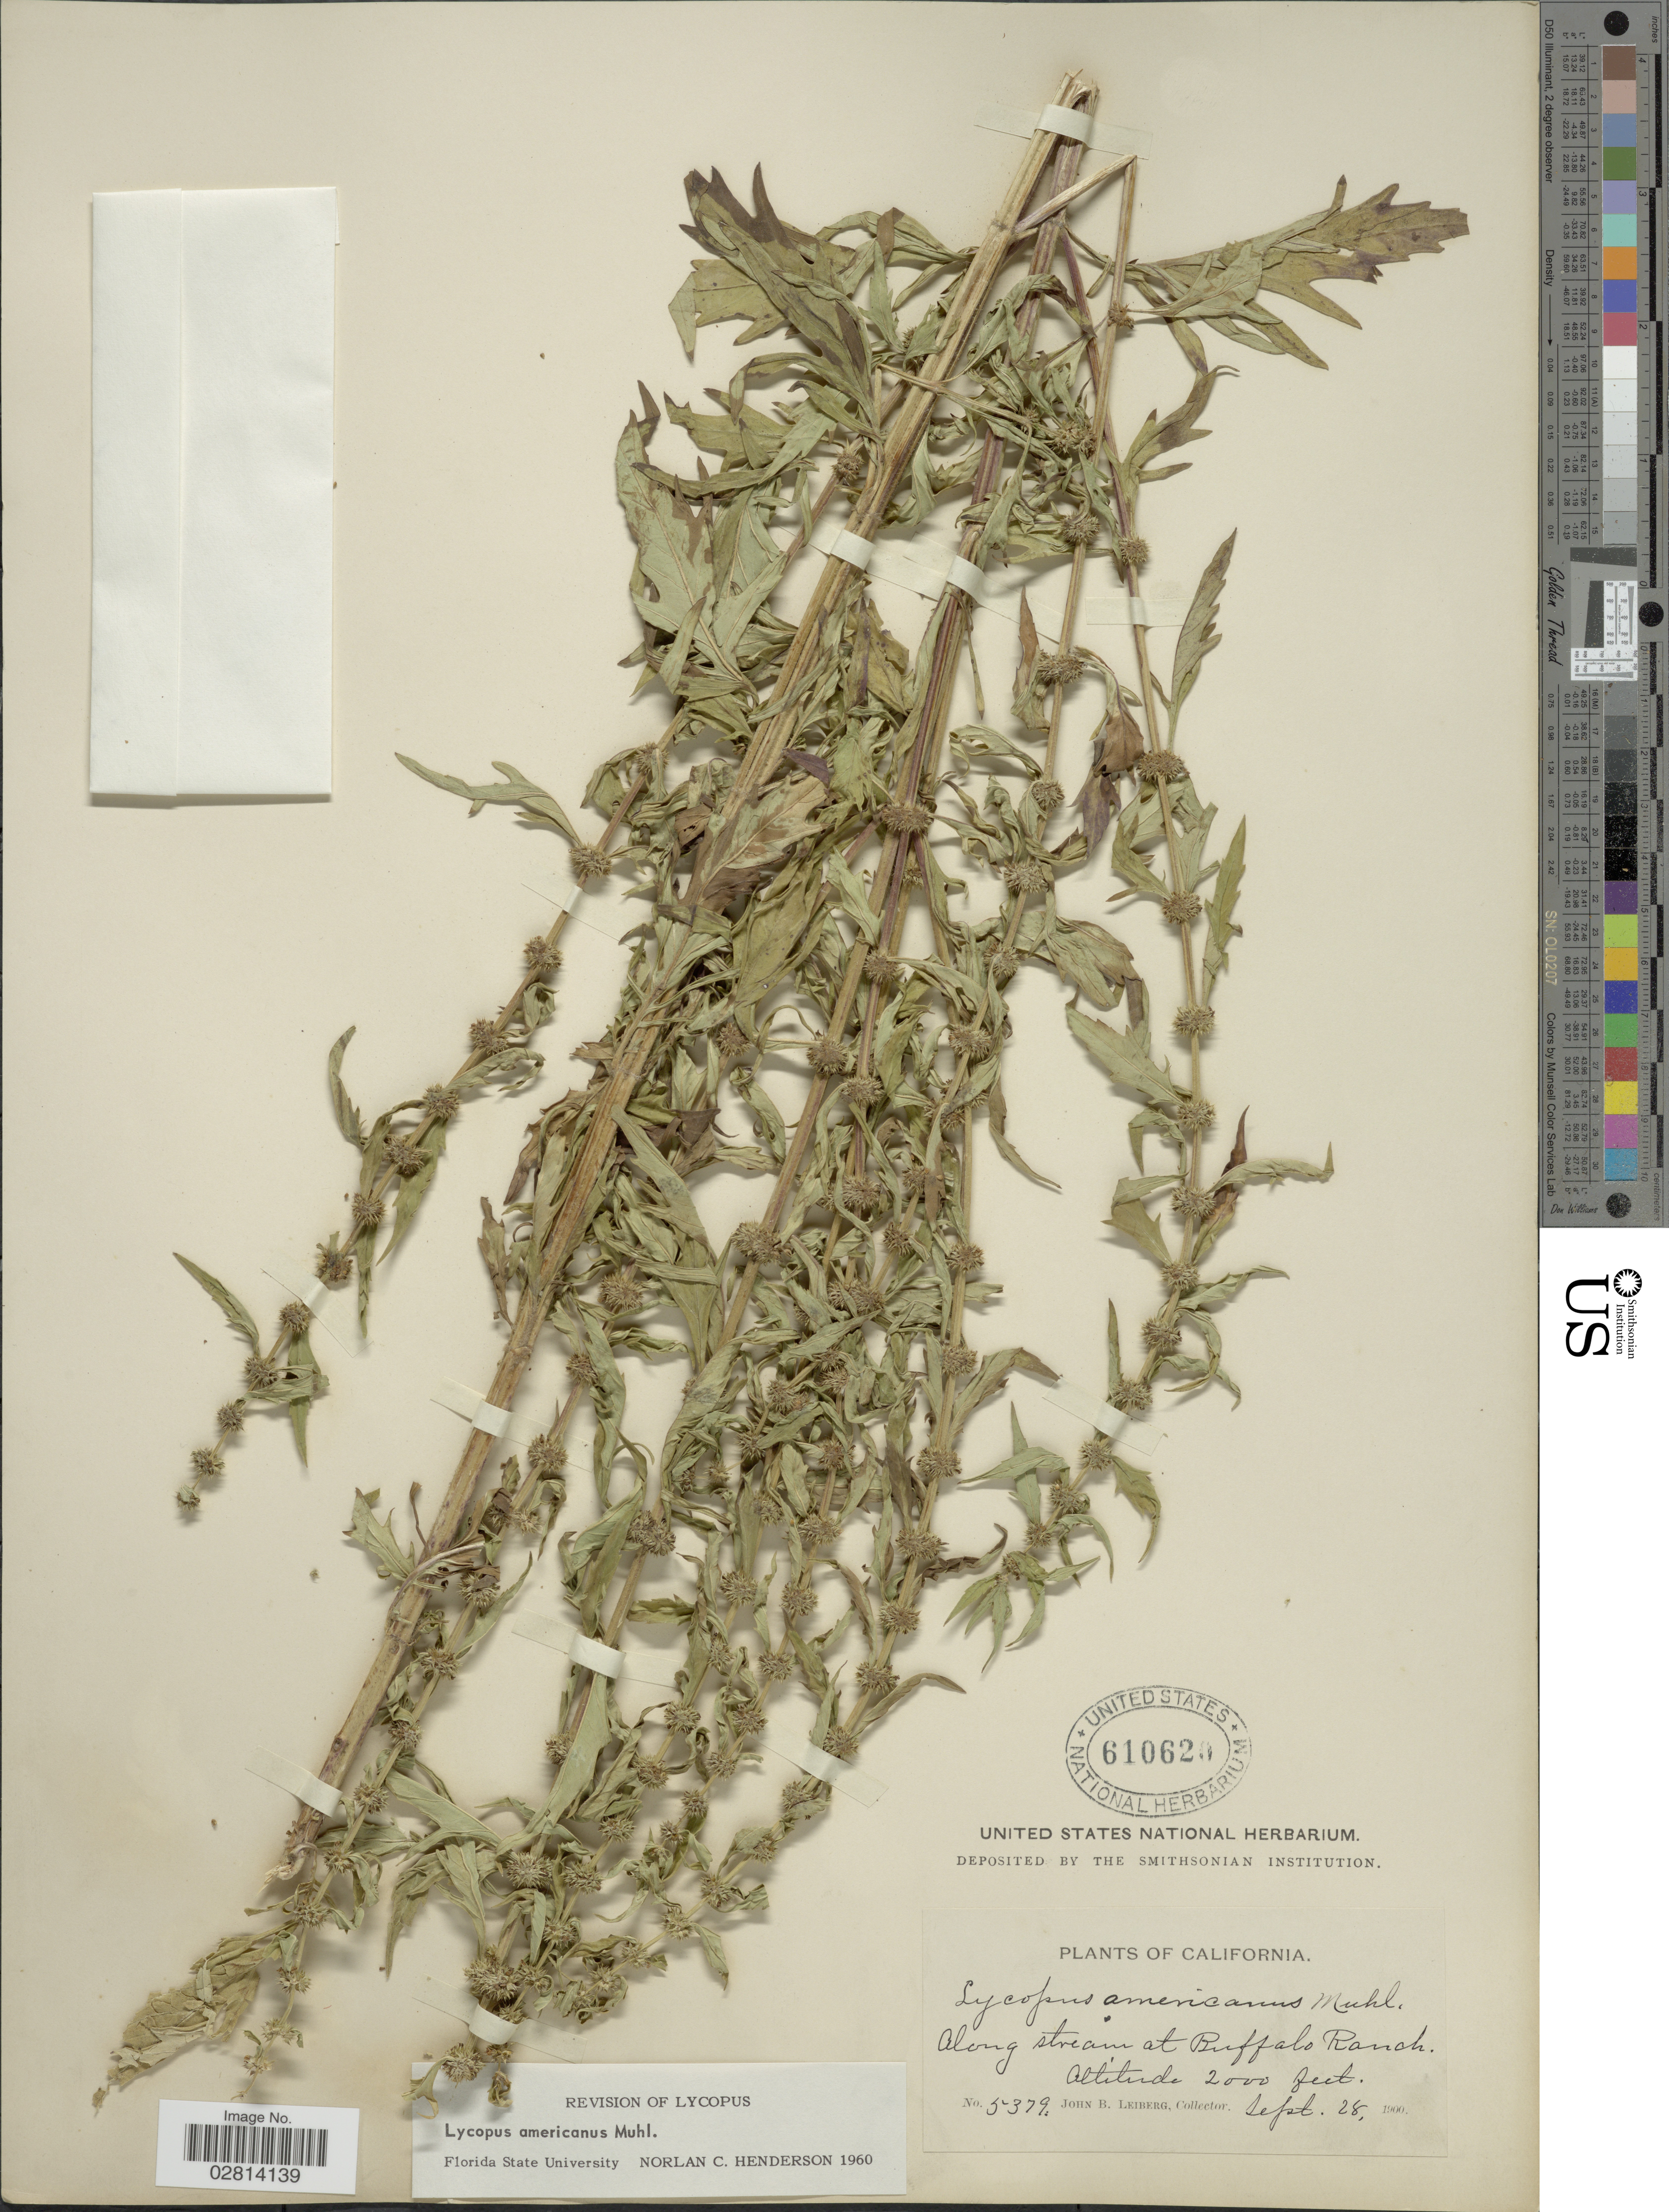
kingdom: Plantae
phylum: Tracheophyta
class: Magnoliopsida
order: Lamiales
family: Lamiaceae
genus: Lycopus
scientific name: Lycopus americanus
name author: Muhl. ex W.P.C. Barton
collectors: J. B. Leiberg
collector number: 5379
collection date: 1900-09-28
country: United States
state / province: California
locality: Along stream at Buffalo Ranch.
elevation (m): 610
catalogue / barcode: US 610620